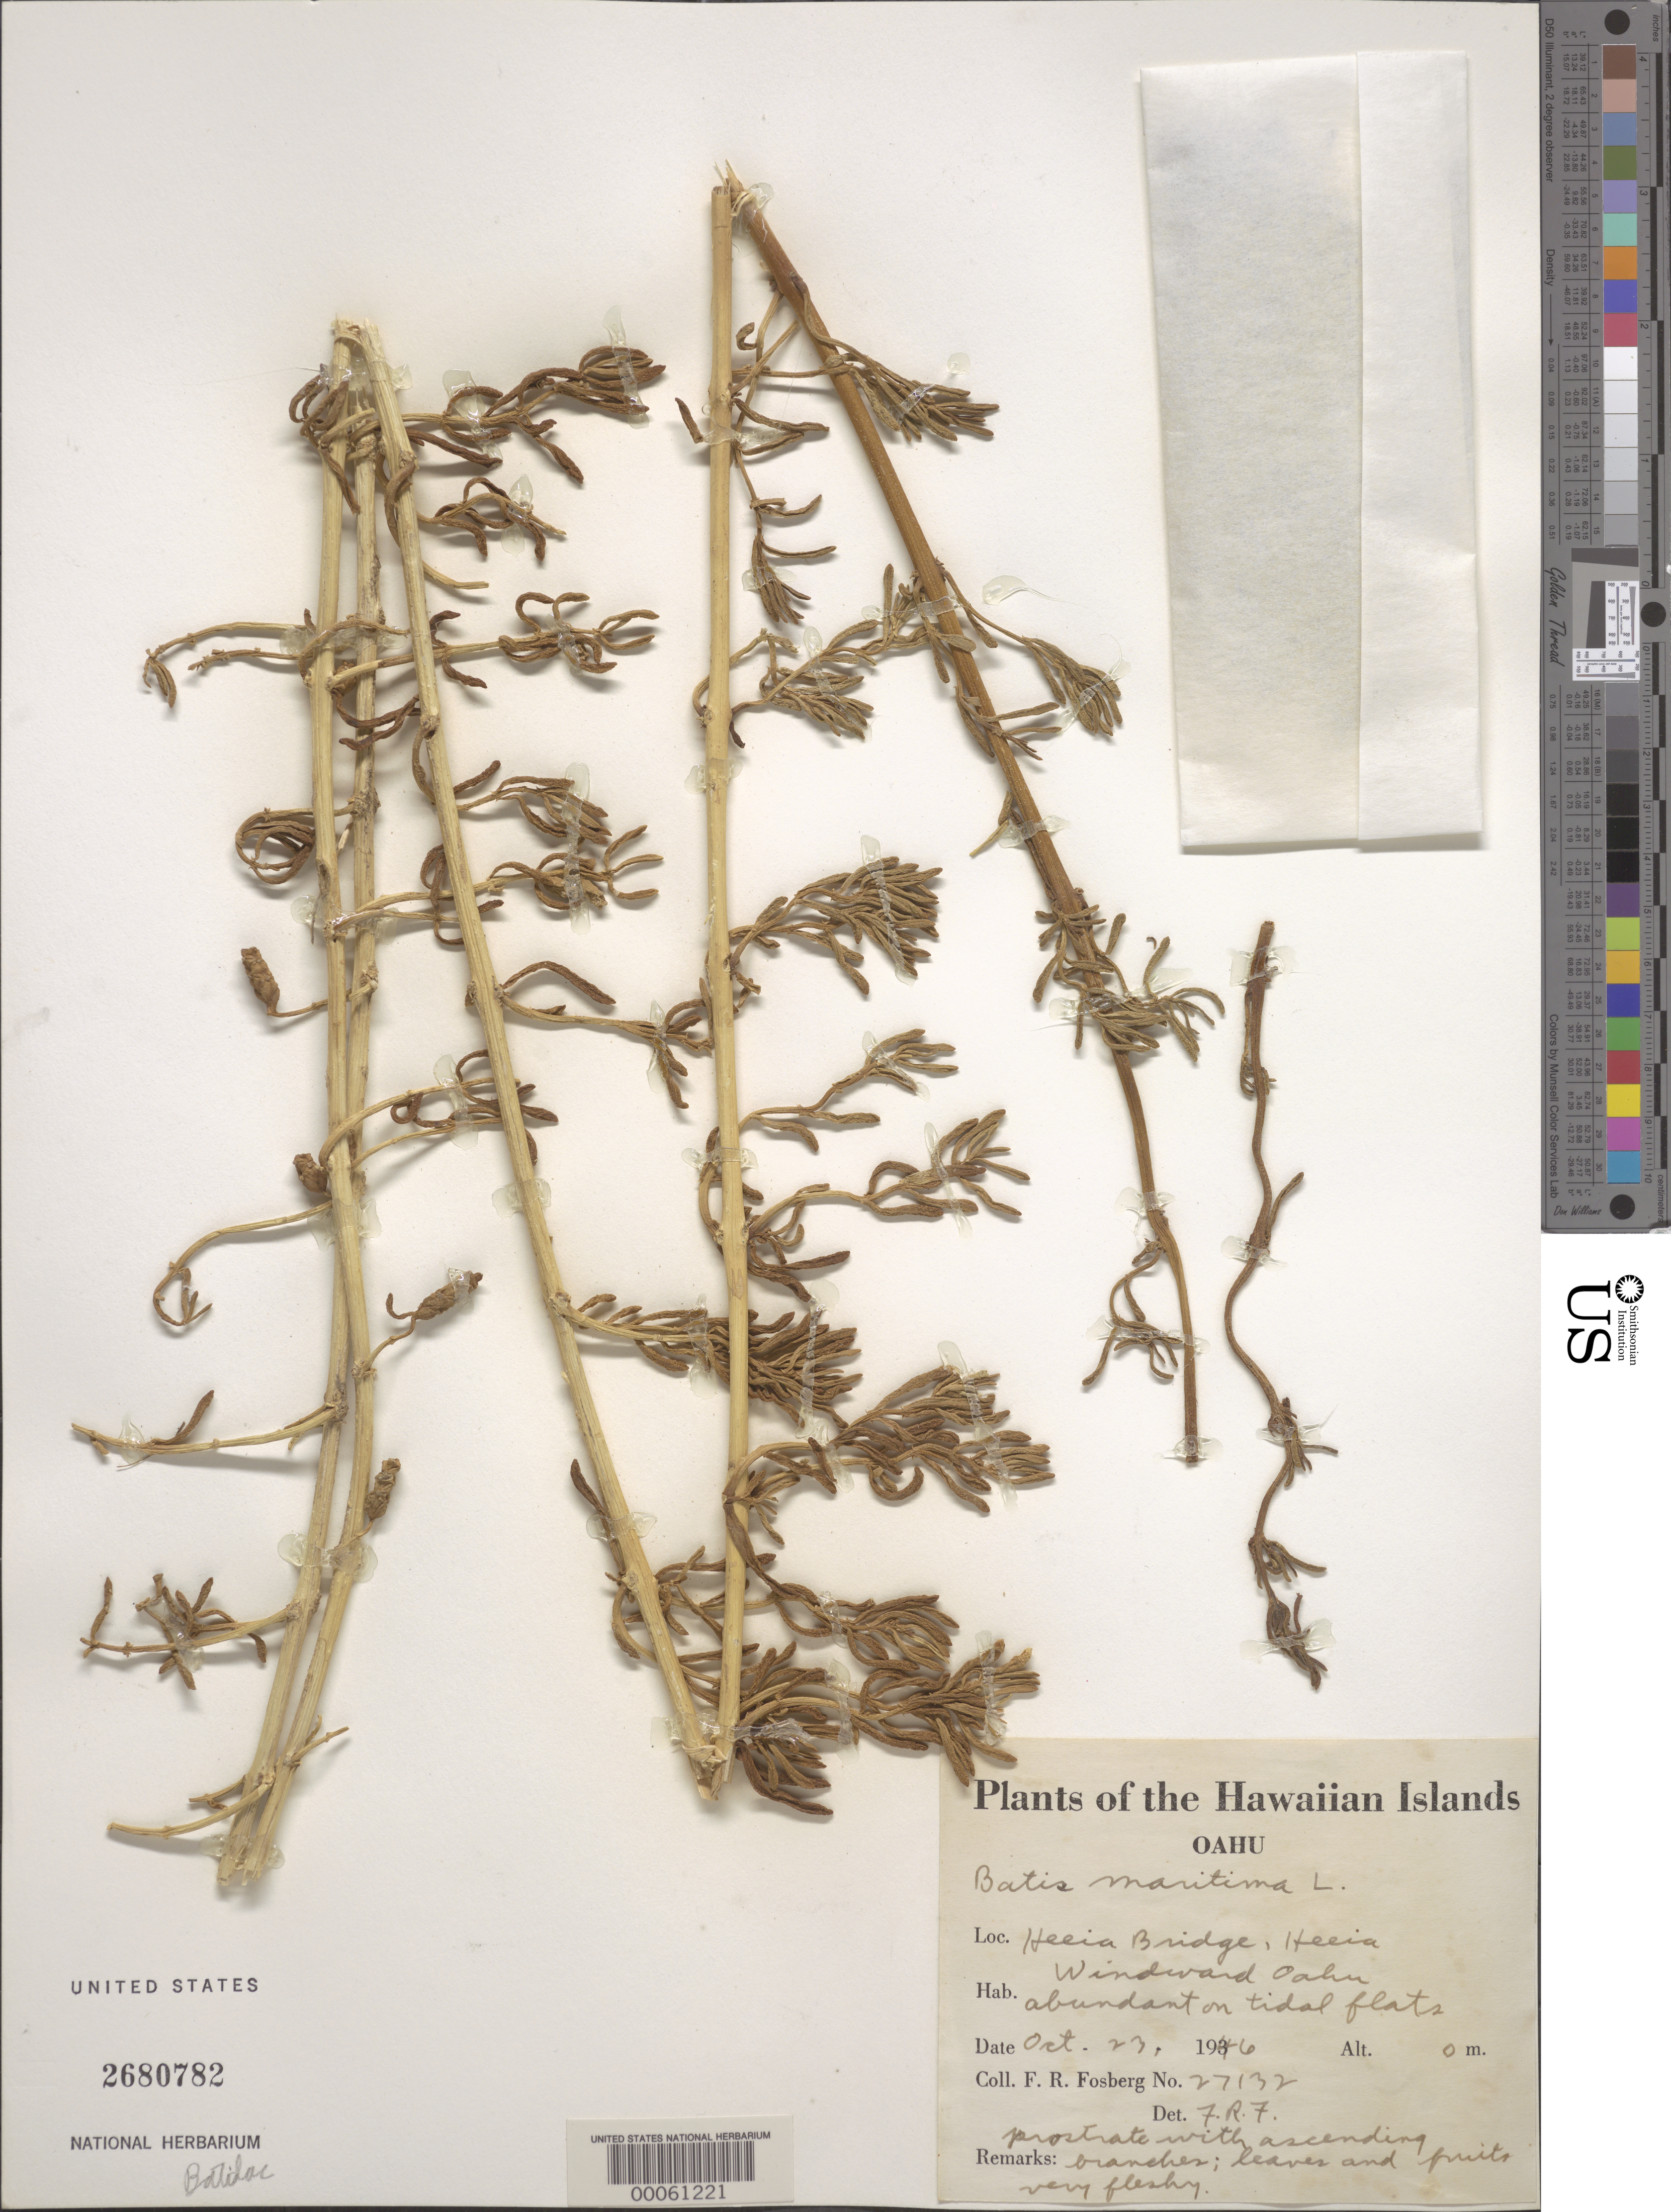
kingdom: Plantae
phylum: Tracheophyta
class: Magnoliopsida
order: Brassicales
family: Bataceae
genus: Batis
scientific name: Batis maritima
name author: L.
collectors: F. R. Fosberg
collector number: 27132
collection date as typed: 23 Oct 1946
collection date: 1946-10-23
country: United States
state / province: Hawaii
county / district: Honolulu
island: Oahu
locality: Heeia bridge, heeia, windward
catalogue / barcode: US 2680782